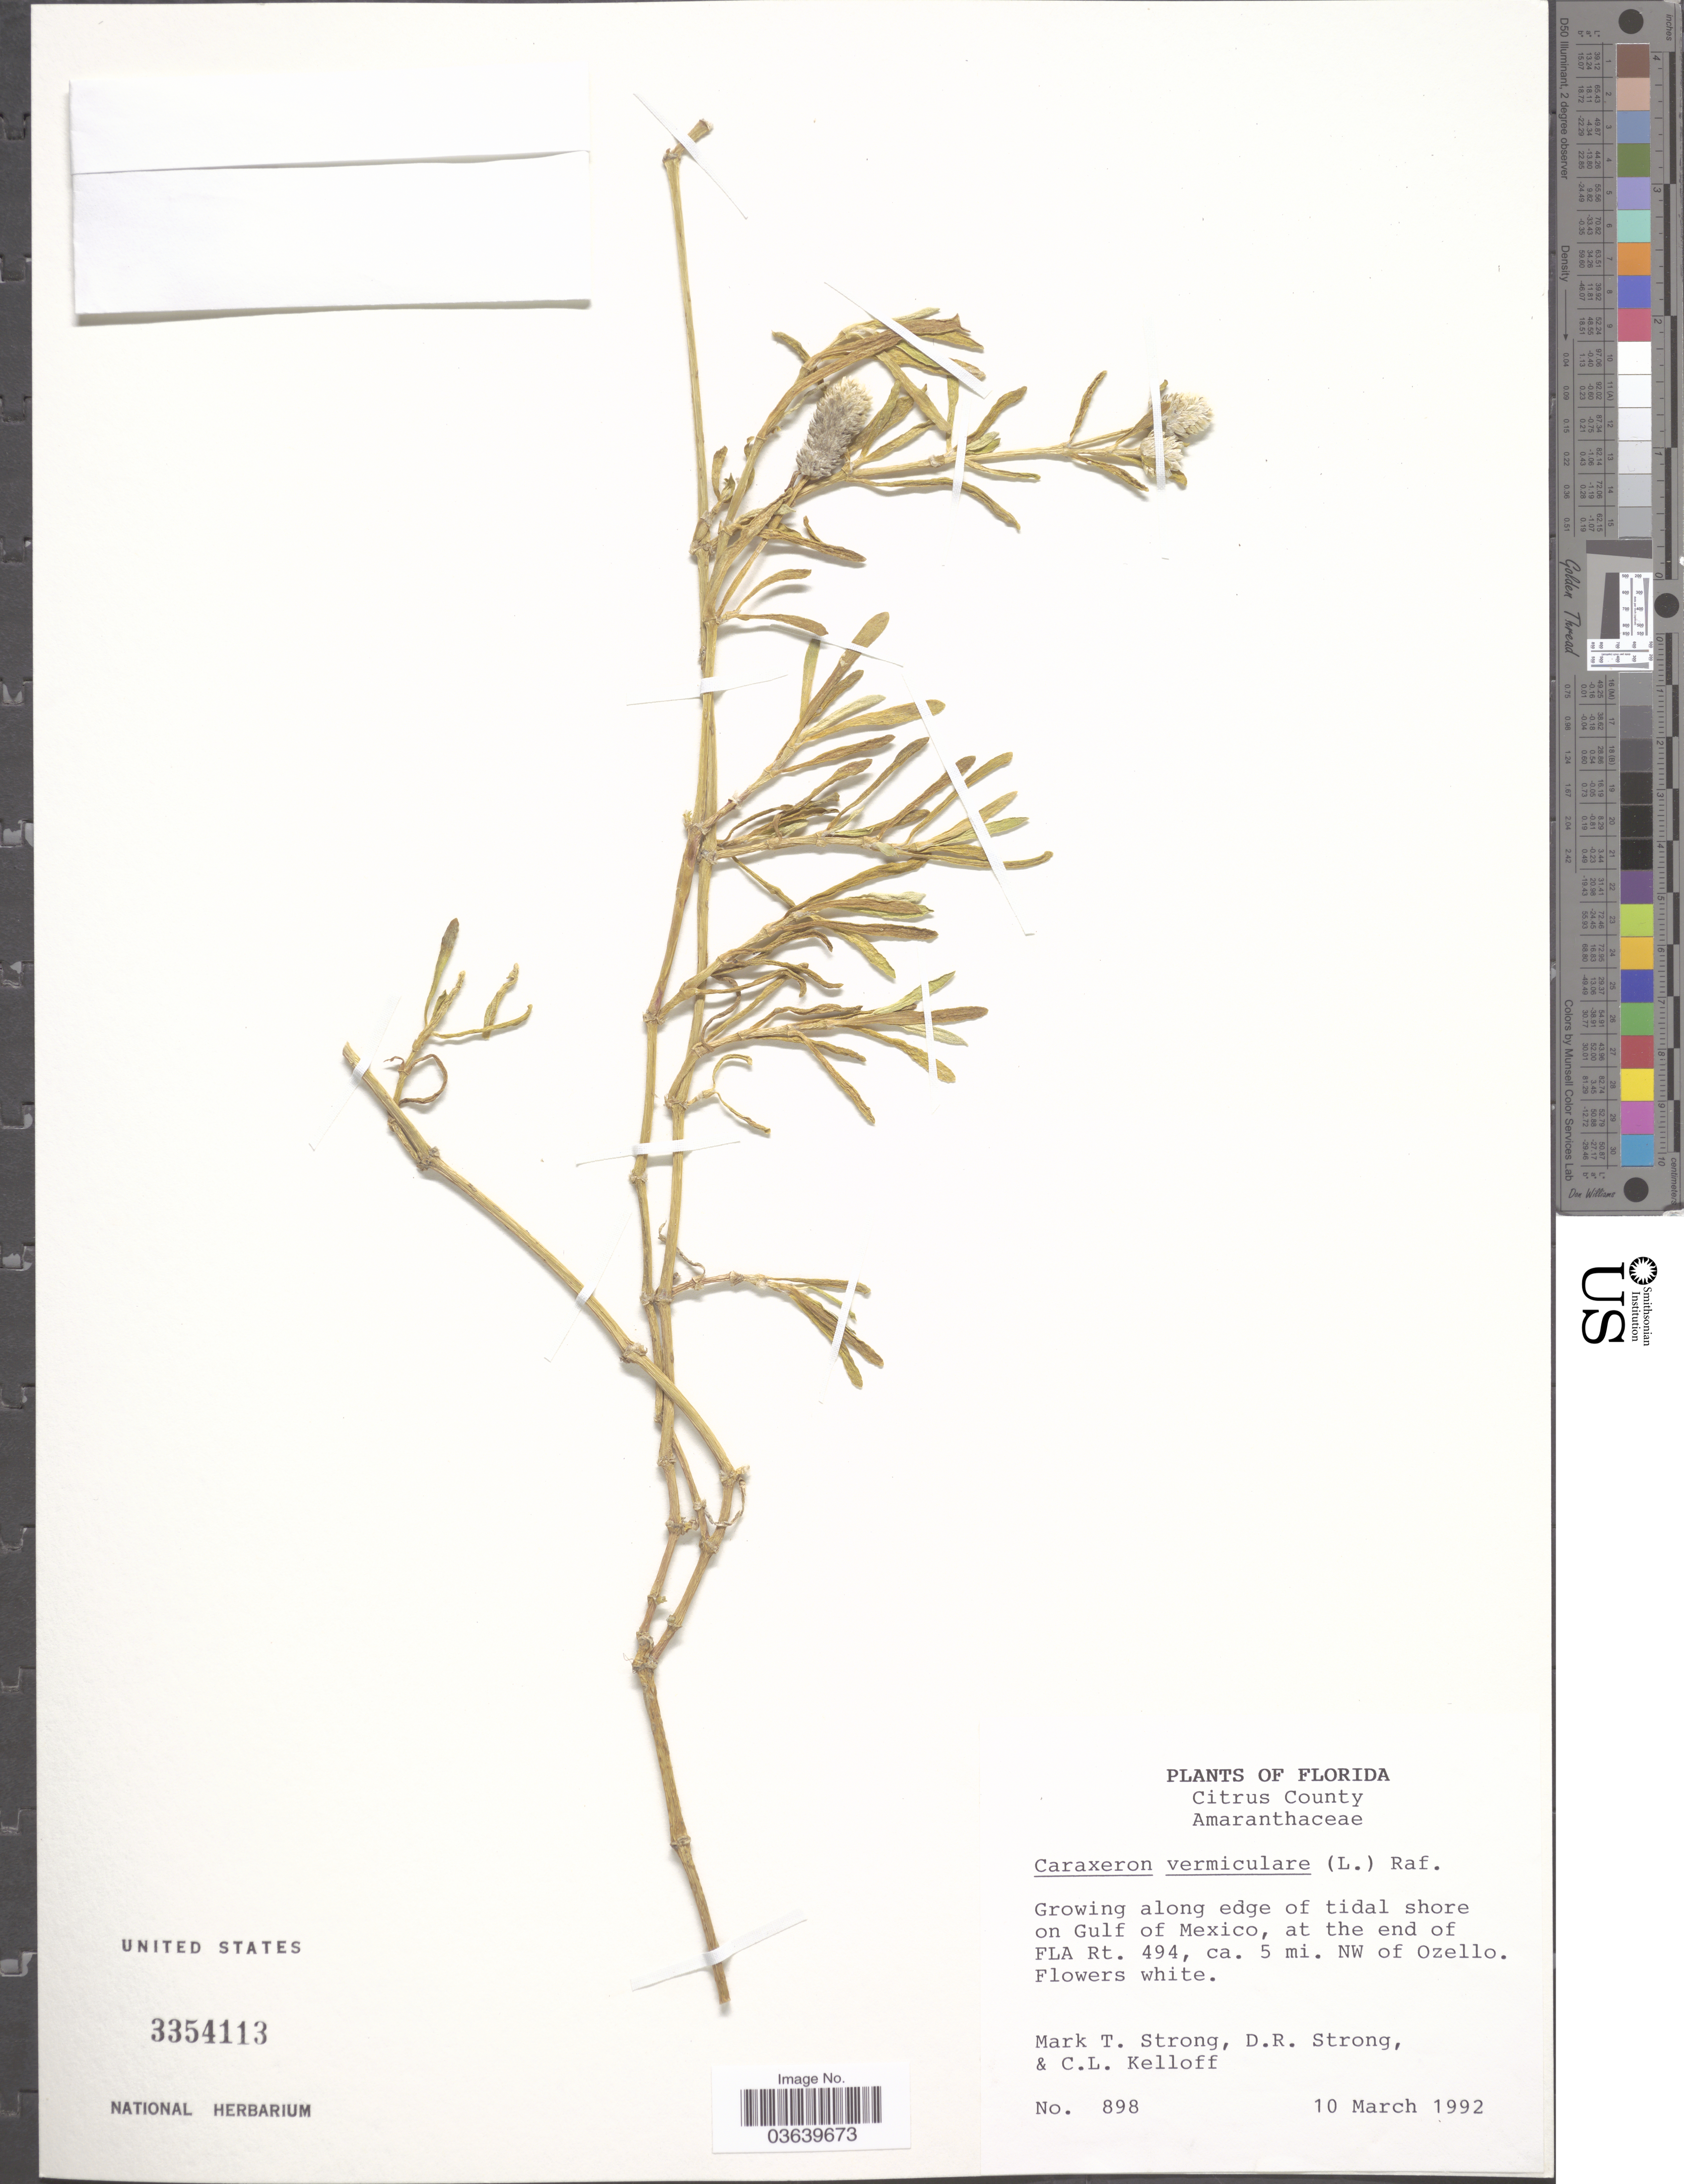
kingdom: Plantae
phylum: Tracheophyta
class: Magnoliopsida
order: Caryophyllales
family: Amaranthaceae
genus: Gomphrena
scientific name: Gomphrena vermicularis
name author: L.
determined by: Strong, Mark T., (BOT), Smithsonian Institution - National Museum of Natural History (UNITED STATES)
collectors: M. T. Strong, D. R. Strong & C. L. Kelloff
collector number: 898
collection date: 1992-03-10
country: United States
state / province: Florida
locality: Citrus County. Growing along edge of tidal shore on Gulf of Mexico, at the end of FLA Rt. 494, ca. 5 mi. NW of Ozello.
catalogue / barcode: US 3354113